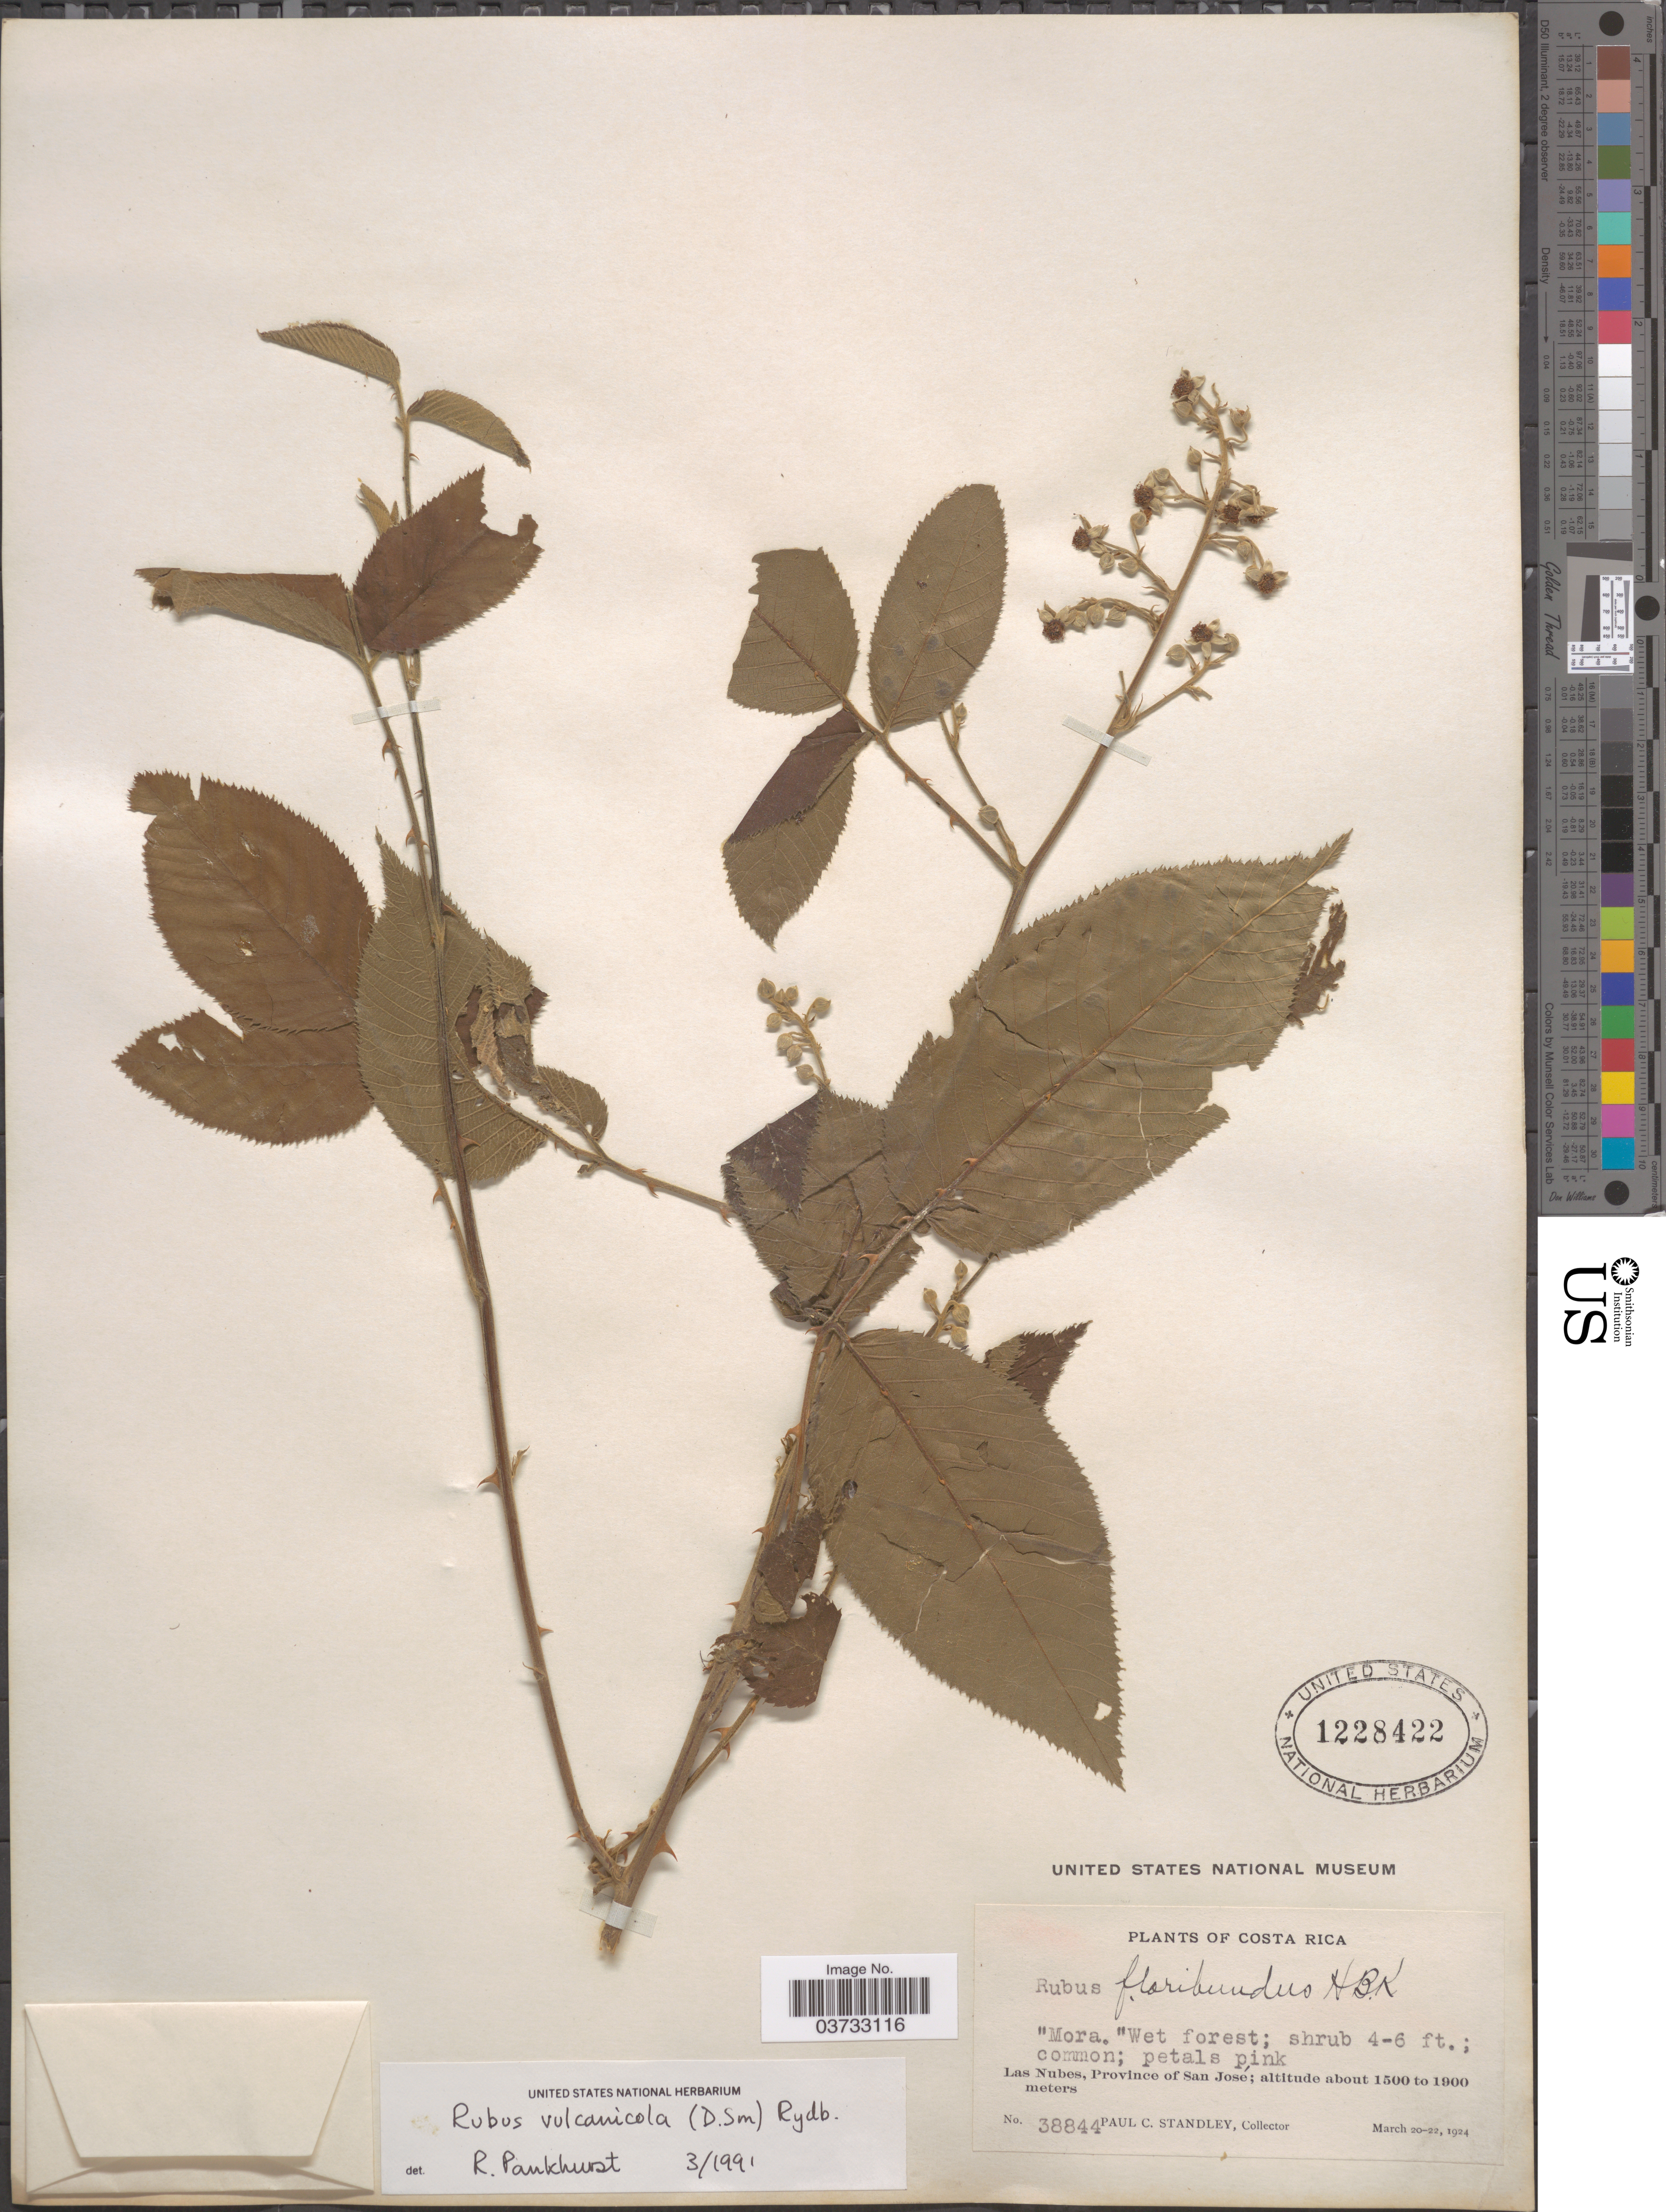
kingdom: Plantae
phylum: Tracheophyta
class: Magnoliopsida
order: Rosales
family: Rosaceae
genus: Rubus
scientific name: Rubus vulcanicola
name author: (Donn. Sm.) Rydb.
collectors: P. C. Standley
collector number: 38844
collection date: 1924-03-20/1924-03-22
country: Costa Rica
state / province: San José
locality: Las Nubes.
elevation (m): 1500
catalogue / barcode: US 1228422